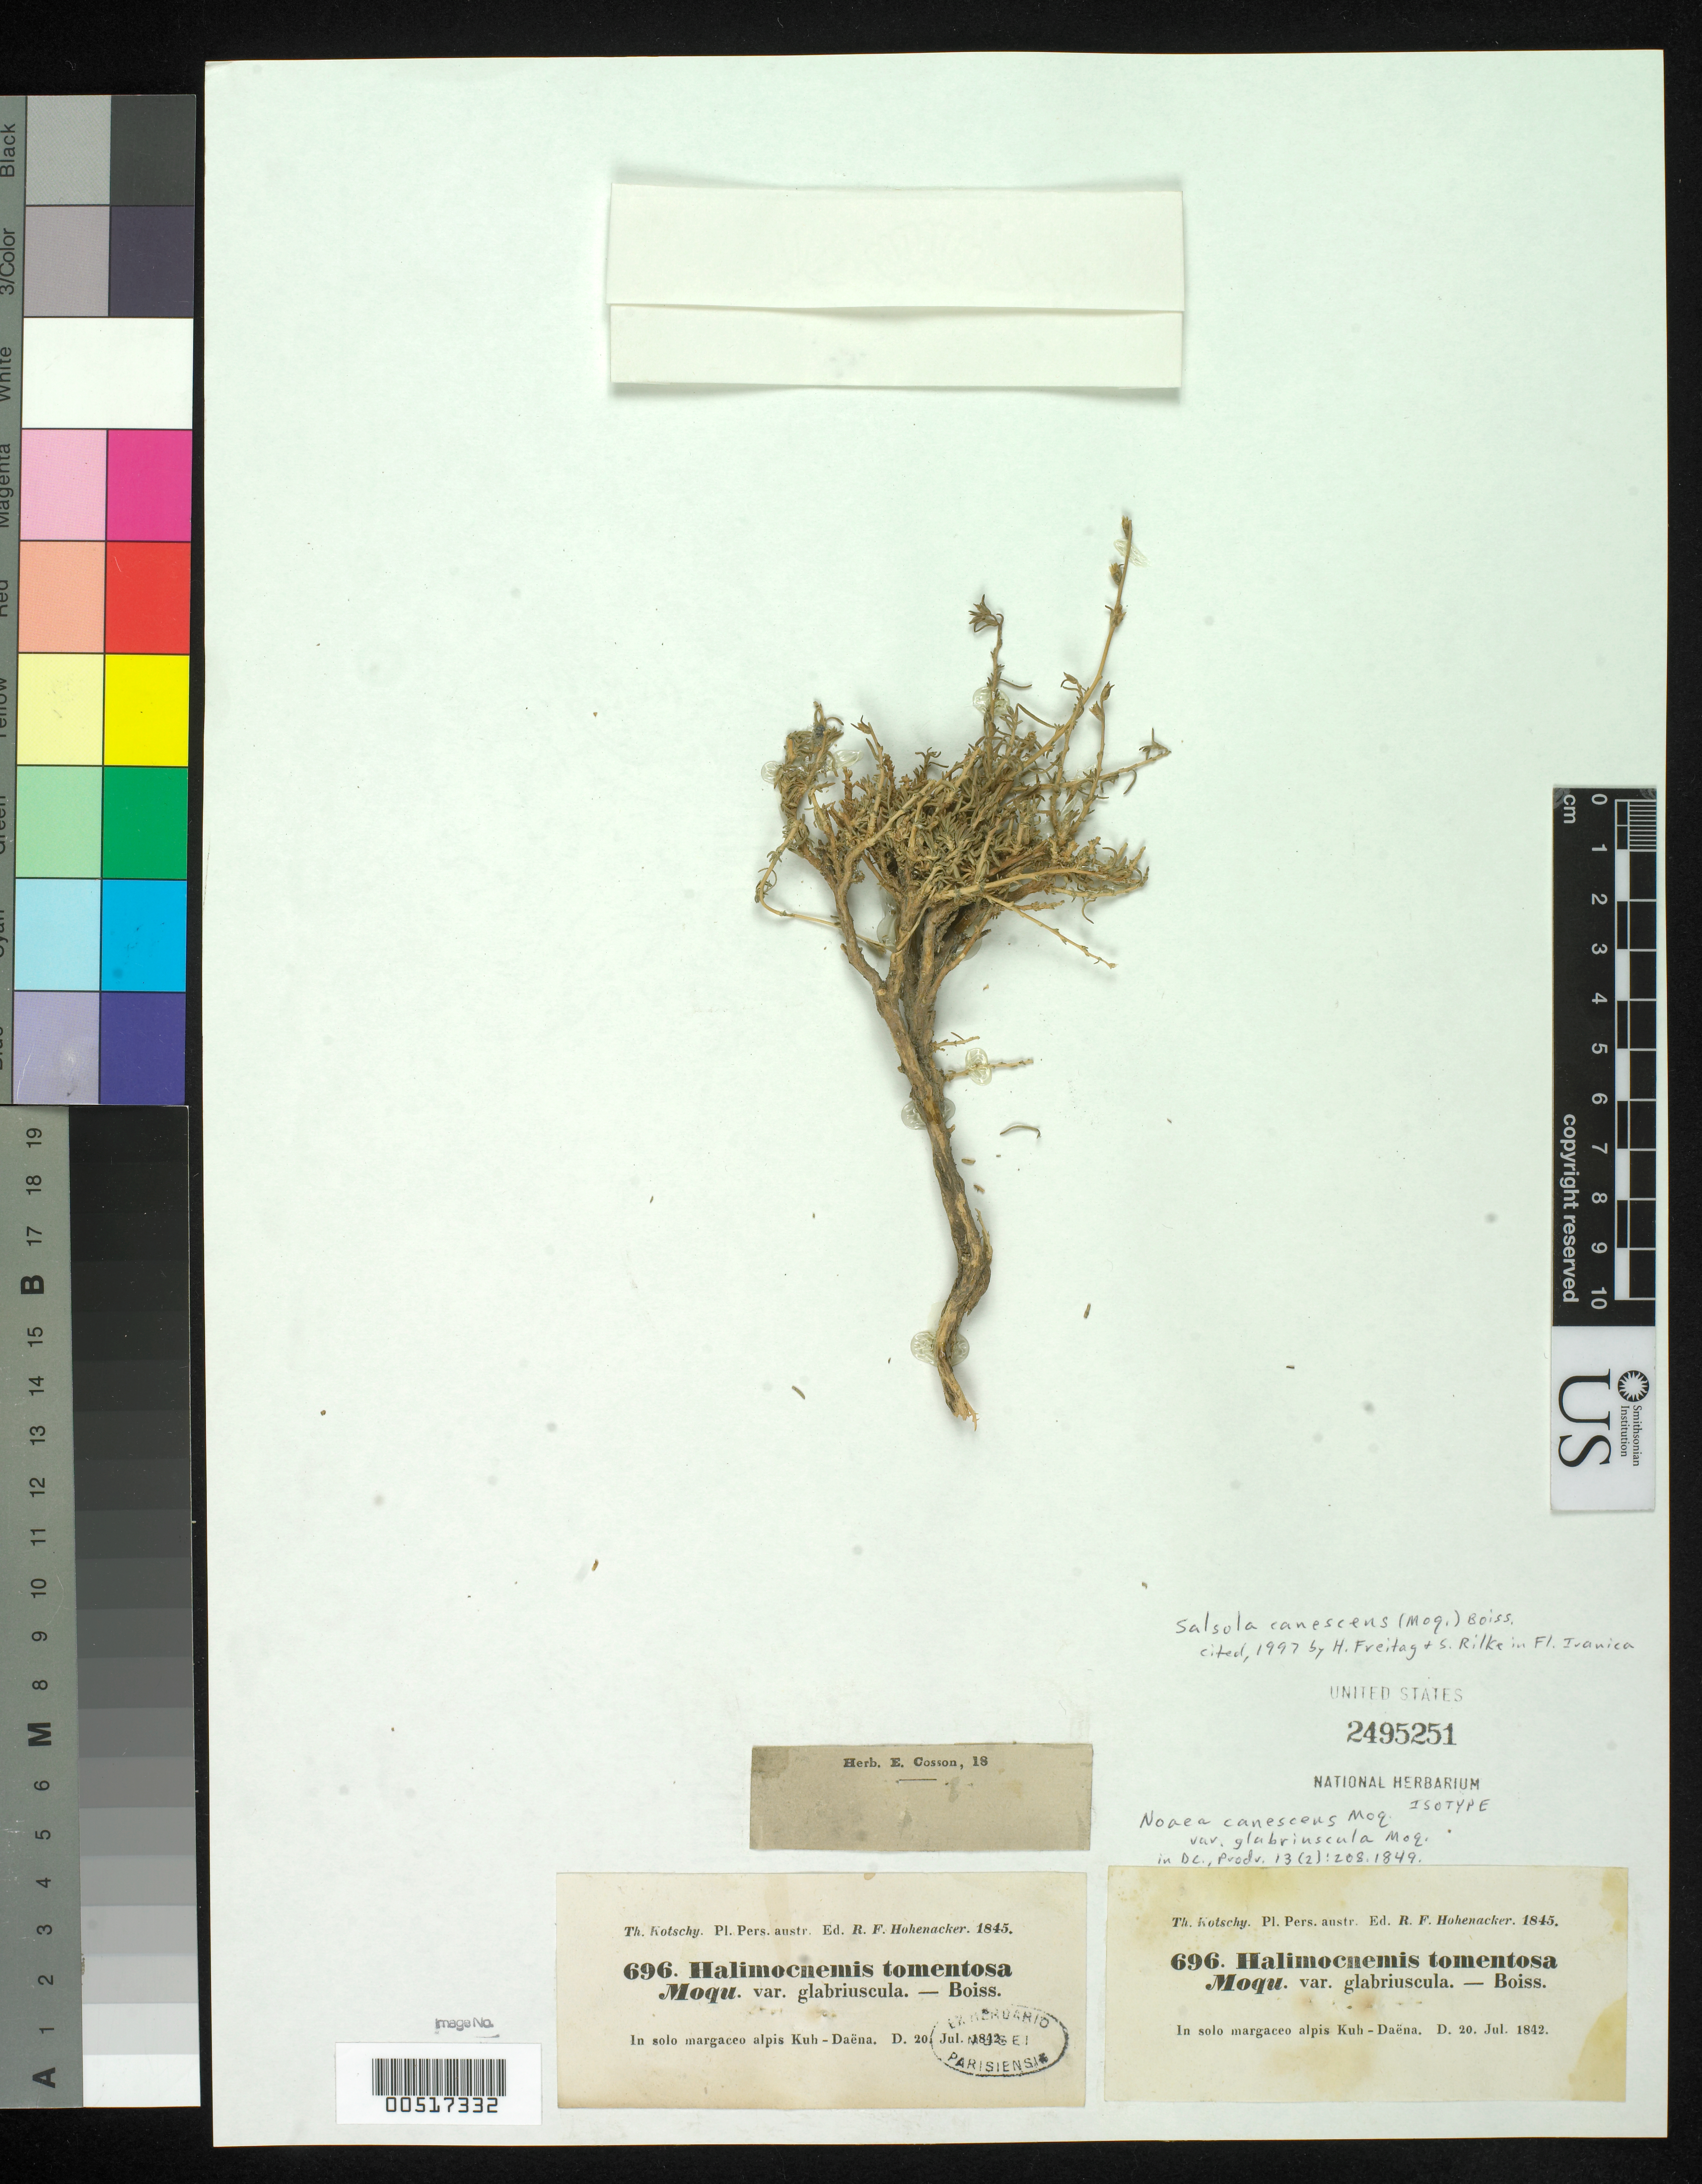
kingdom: Plantae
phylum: Tracheophyta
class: Magnoliopsida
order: Caryophyllales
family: Amaranthaceae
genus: Noaea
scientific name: Noaea canescens var. glabriuscula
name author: Moq. in DC.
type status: Isotype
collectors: K. G. Kotschy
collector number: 696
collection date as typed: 20 Jul 1842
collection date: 1842-07-20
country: Iran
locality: In solo Margaceoalpis Kuh - Daena.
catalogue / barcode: US 2495251